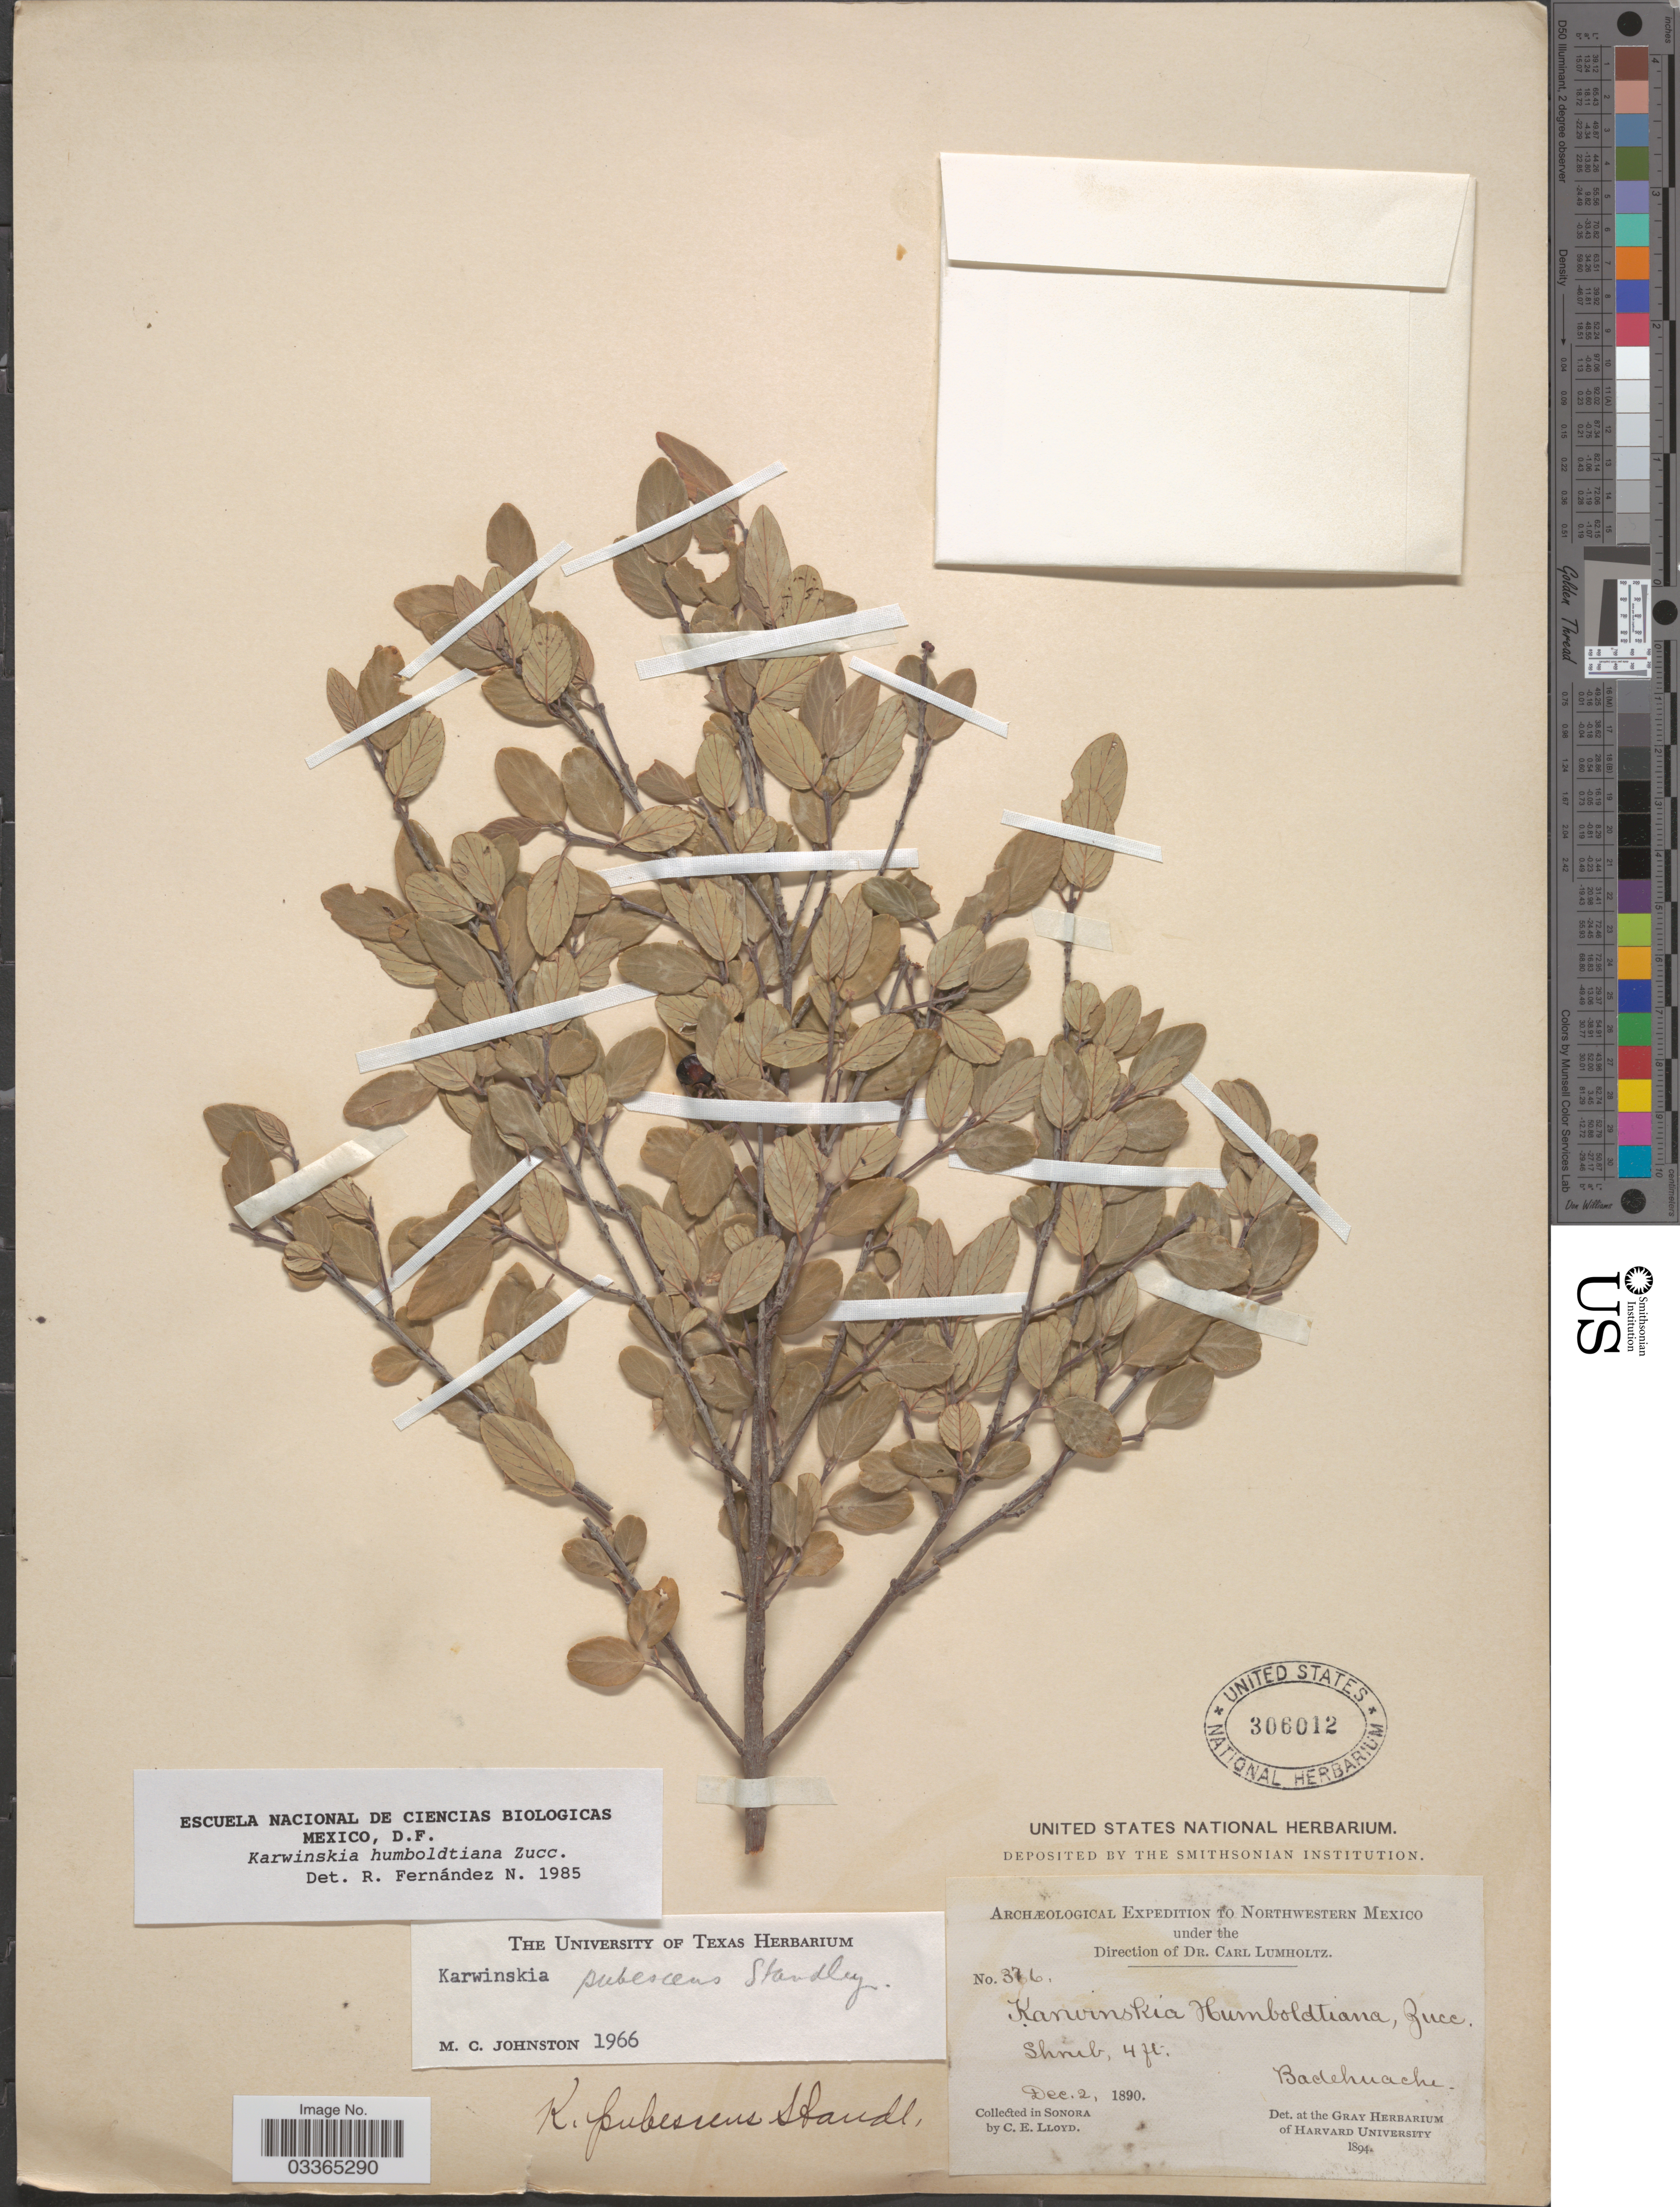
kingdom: Plantae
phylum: Tracheophyta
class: Magnoliopsida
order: Rosales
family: Rhamnaceae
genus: Karwinskia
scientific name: Karwinskia humboldtiana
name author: (Schult.) Zucc.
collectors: Lloyd, C. E.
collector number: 376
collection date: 1890-12-02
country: Mexico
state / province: Sonora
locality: Northwestern Mexico. Badehuache.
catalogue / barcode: US 306012